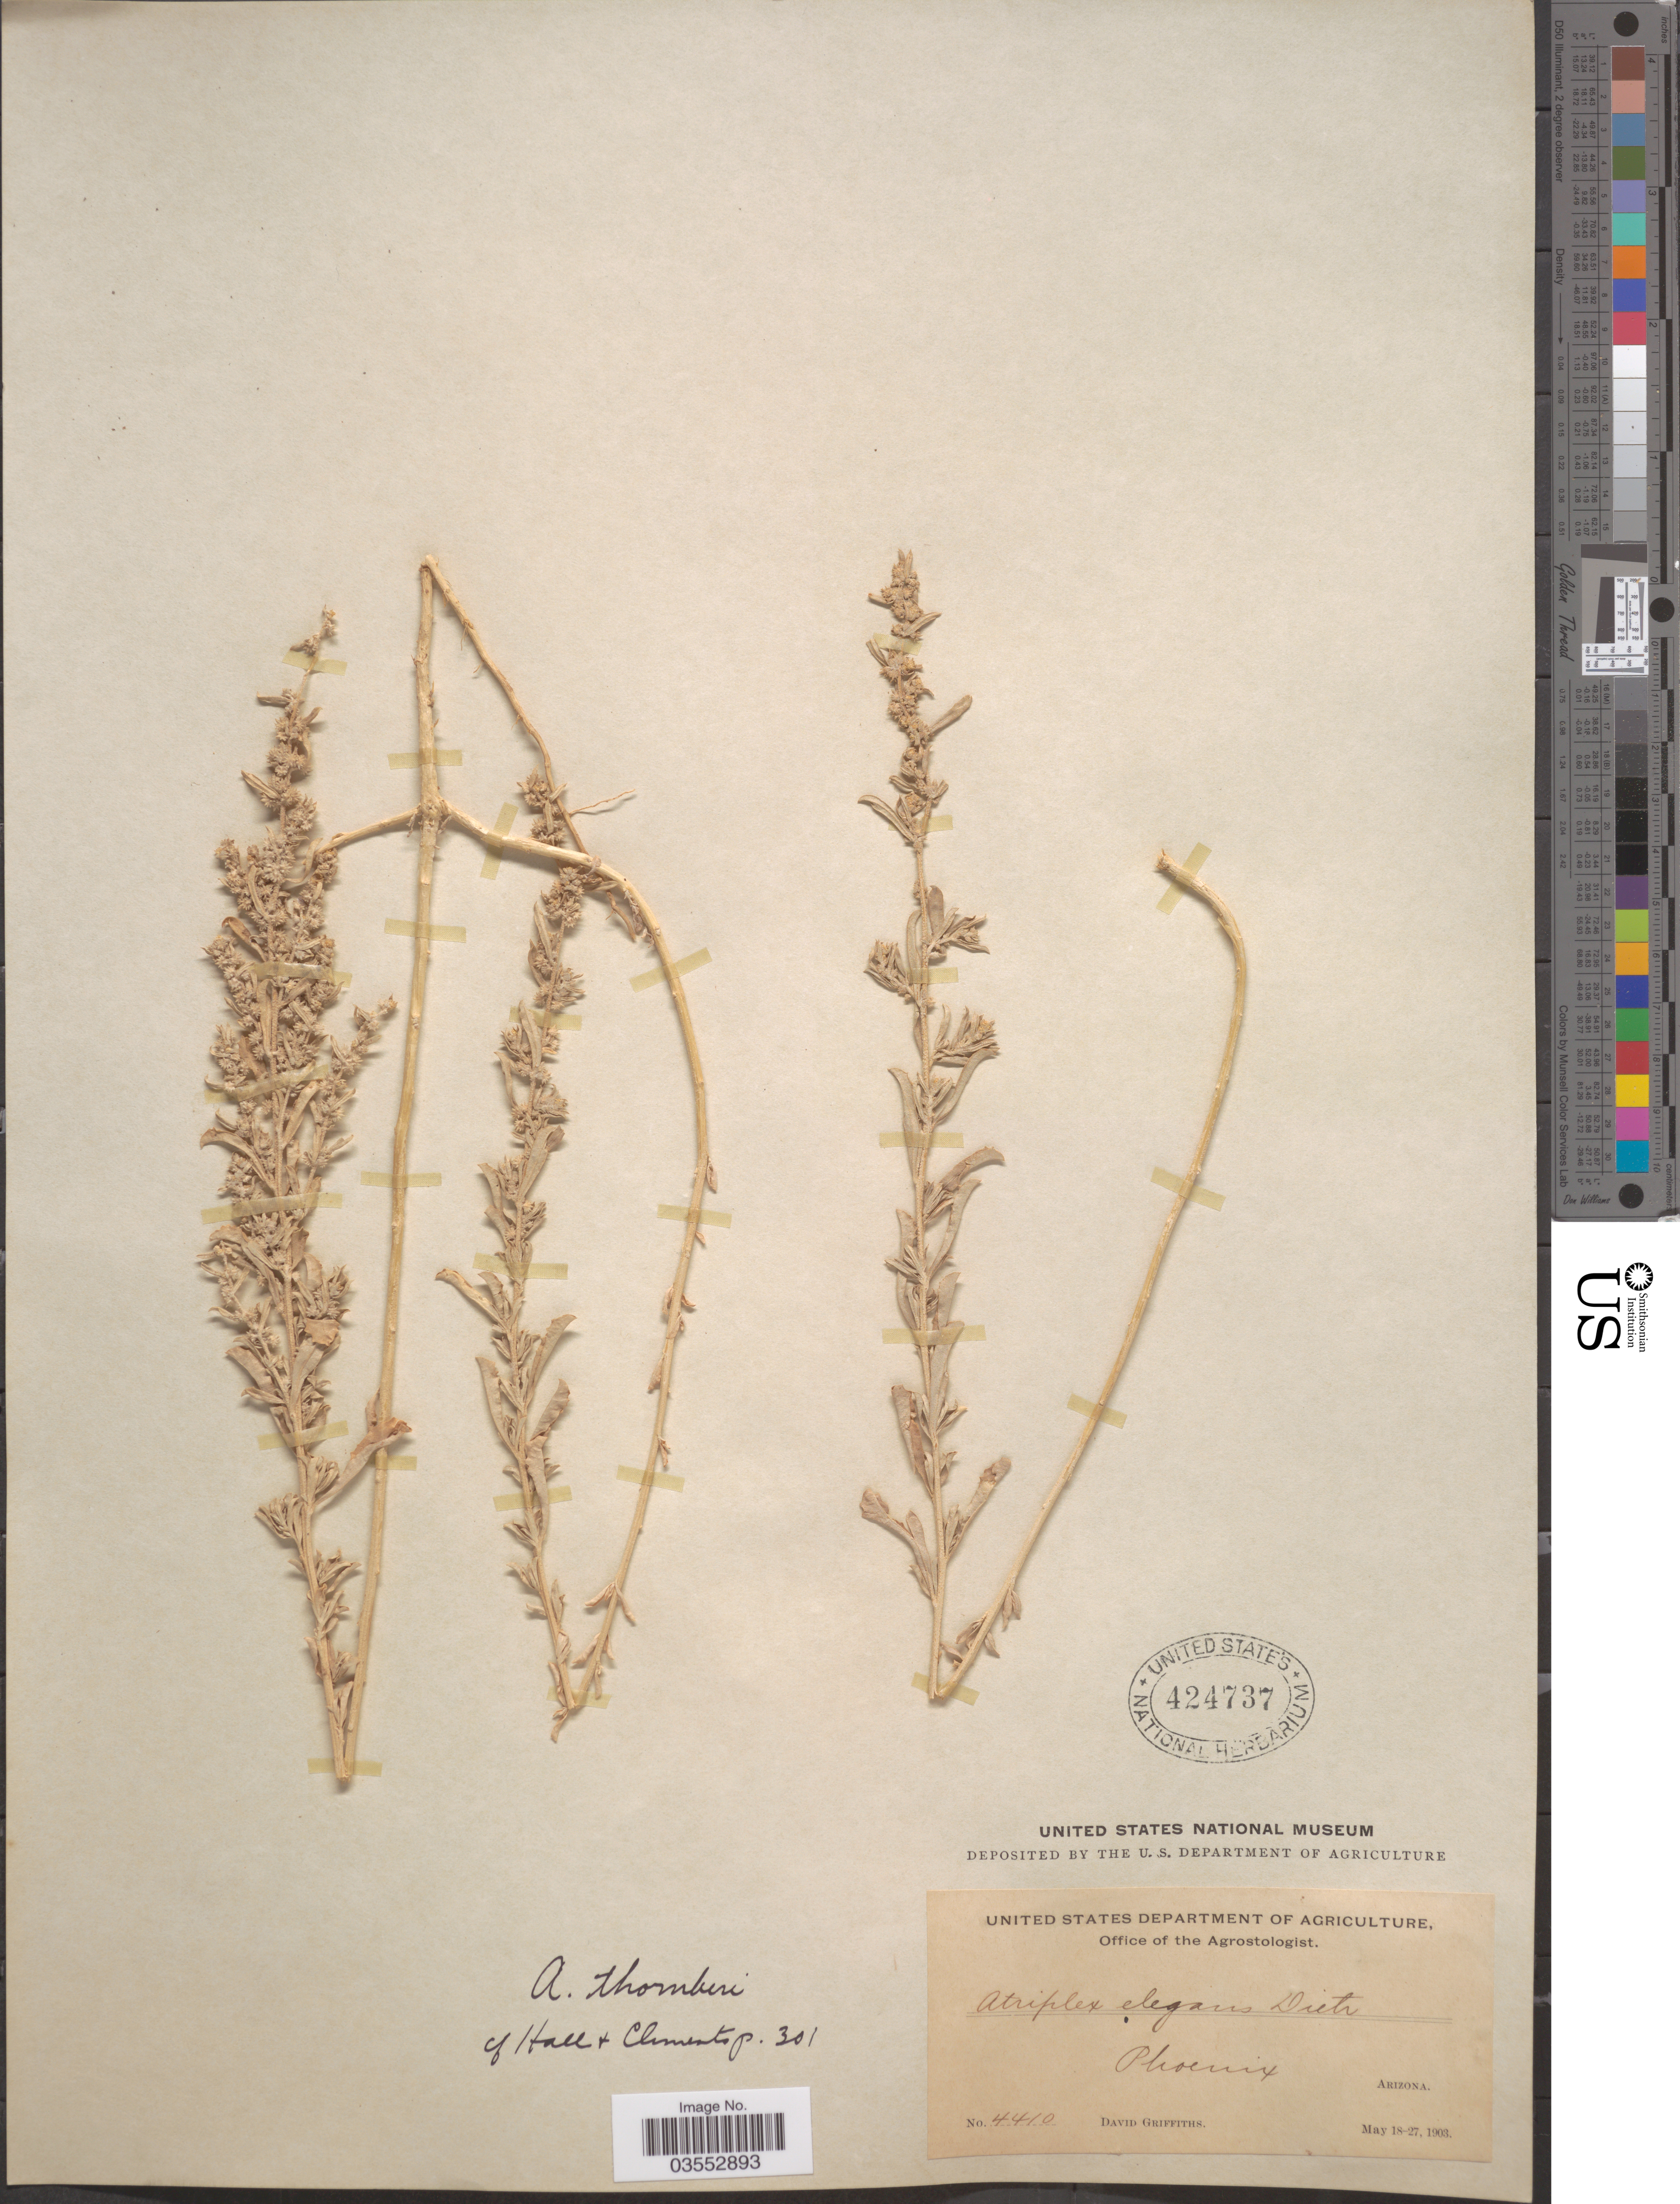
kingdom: Plantae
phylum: Tracheophyta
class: Magnoliopsida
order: Caryophyllales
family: Amaranthaceae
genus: Atriplex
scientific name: Atriplex thornberi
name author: (M.E. Jones) Standl.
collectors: D. Griffiths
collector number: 4410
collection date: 1903-05-18/1903-05-27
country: United States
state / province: Arizona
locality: Phoenix.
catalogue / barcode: US 424737